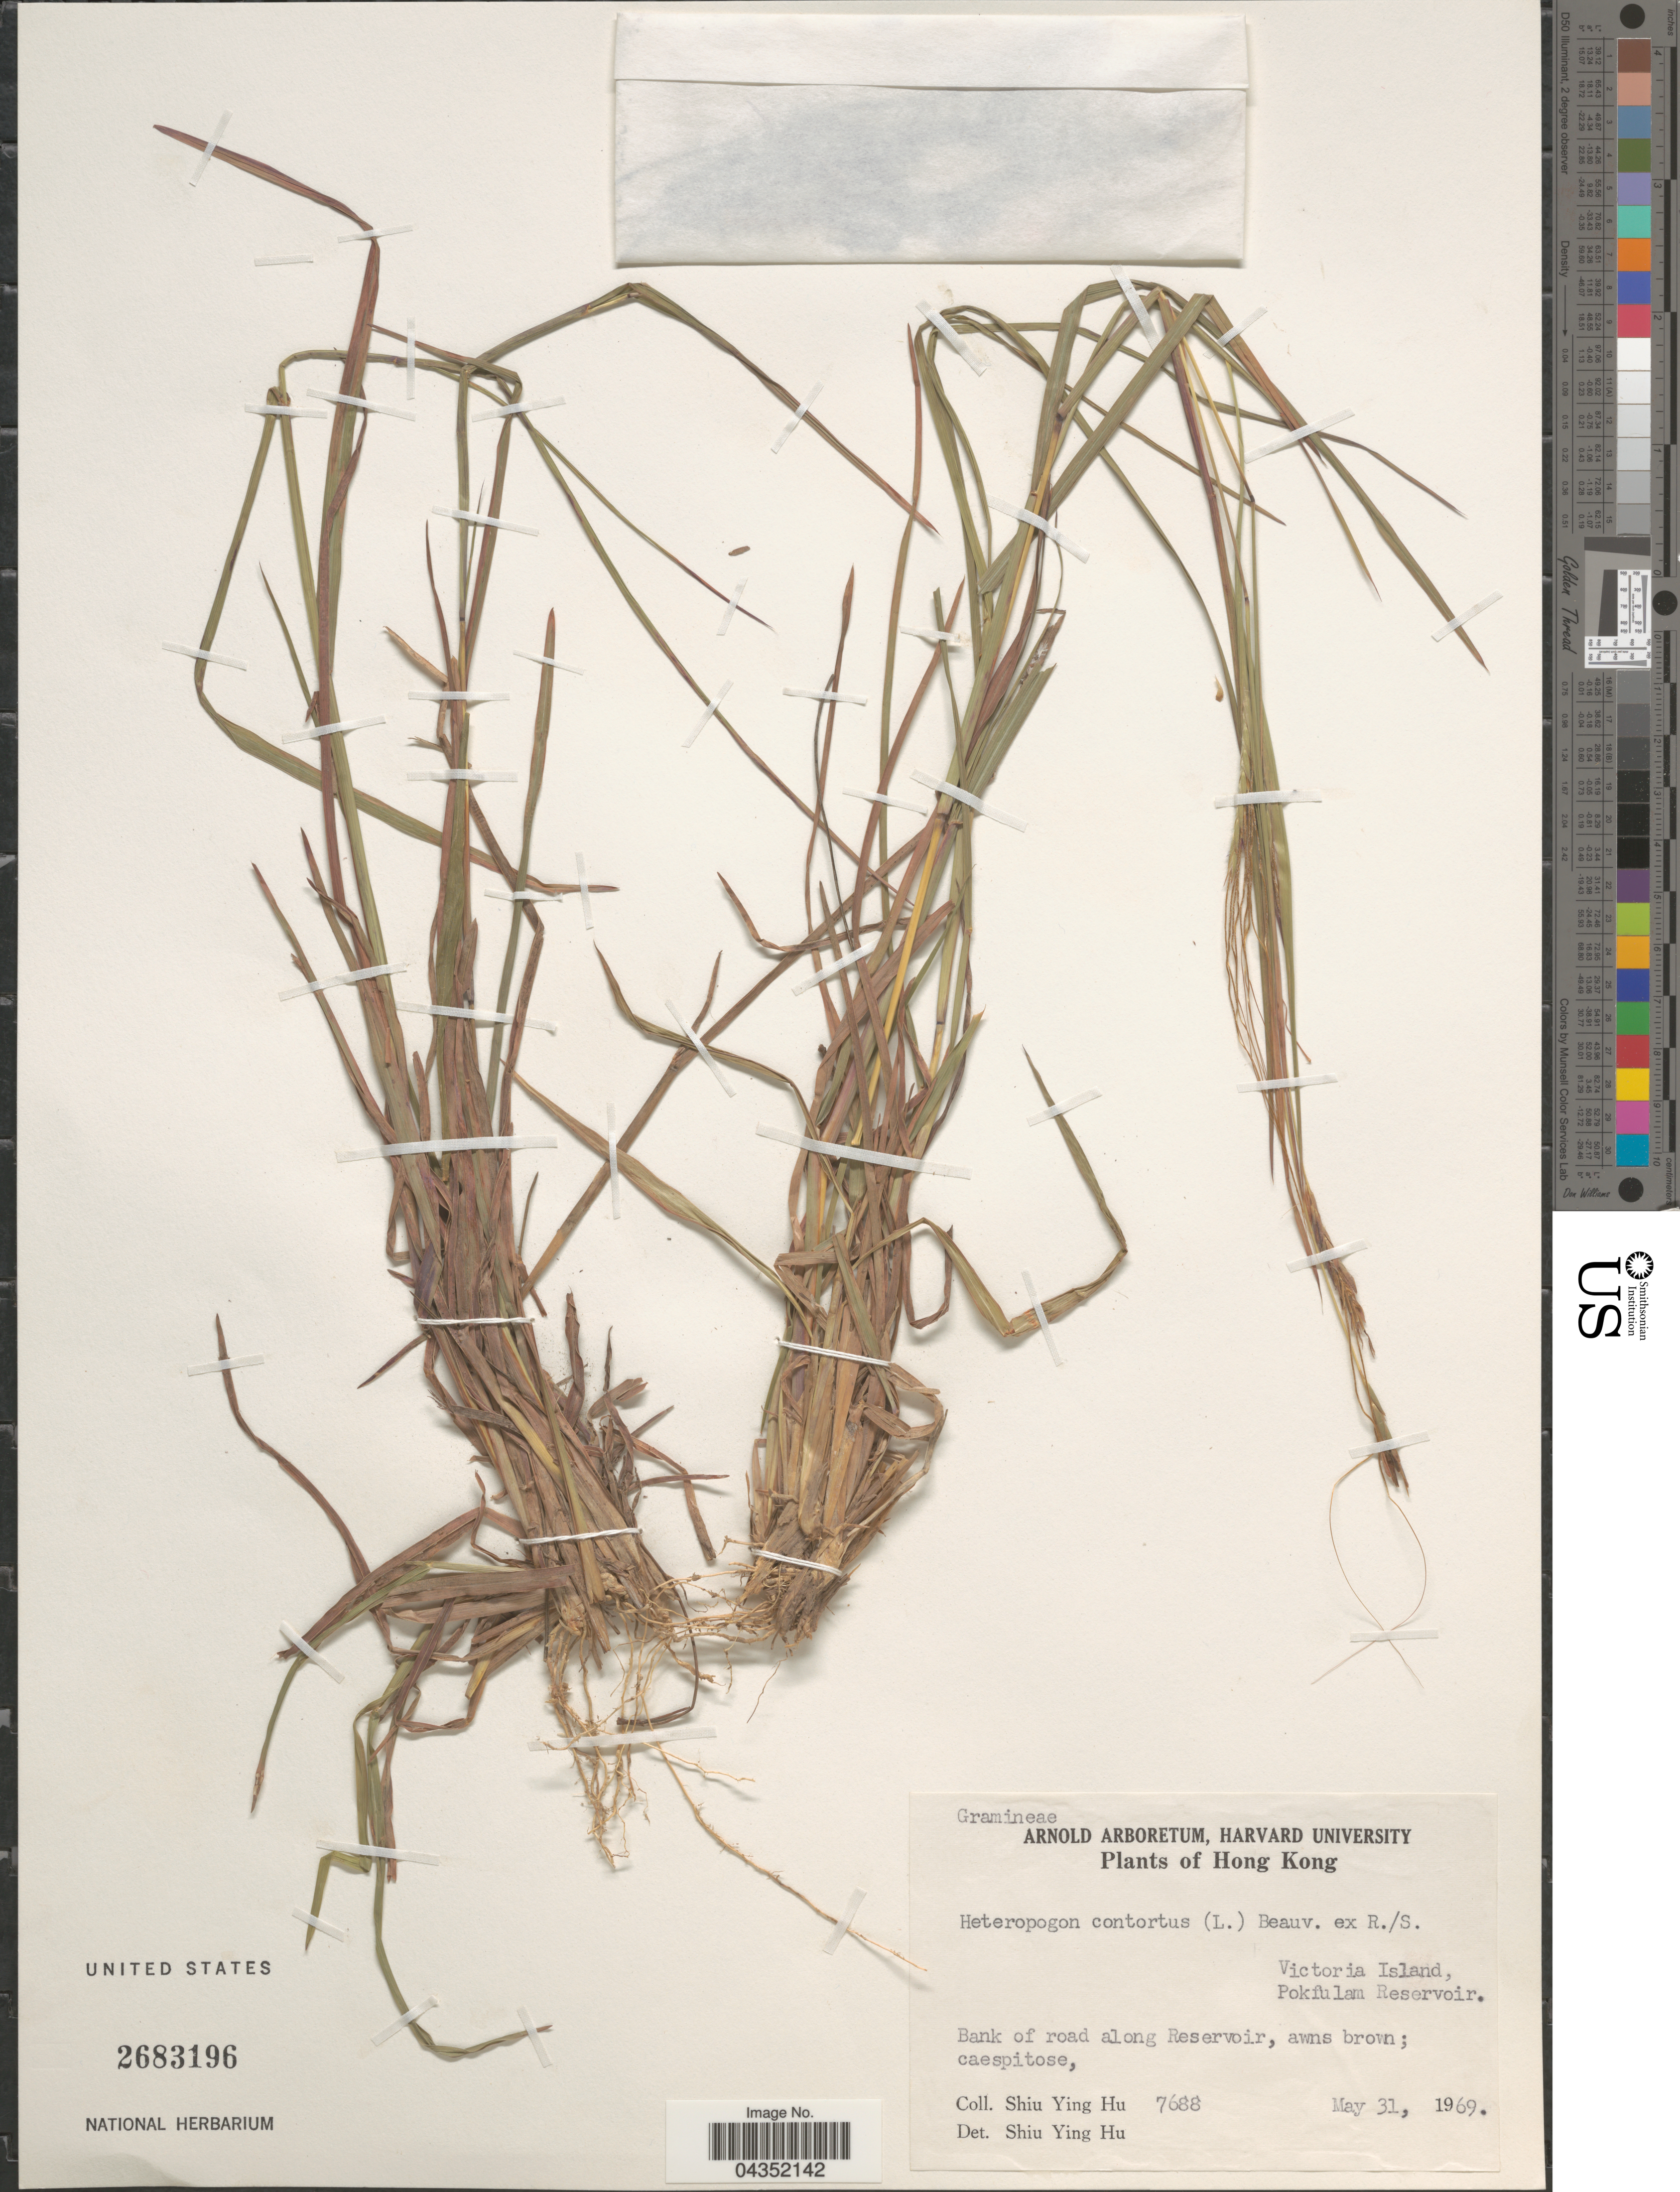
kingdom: Plantae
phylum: Tracheophyta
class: Liliopsida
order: Poales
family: Poaceae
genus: Heteropogon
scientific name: Heteropogon contortus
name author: (L.) P. Beauv. ex Roem. & Schult.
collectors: S. Y. Hu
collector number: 7688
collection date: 1969-05-31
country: China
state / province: Hong Kong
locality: Victoria Island, Pokfulam Reservoir. Bank of road along Reservoir.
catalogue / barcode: US 2683196